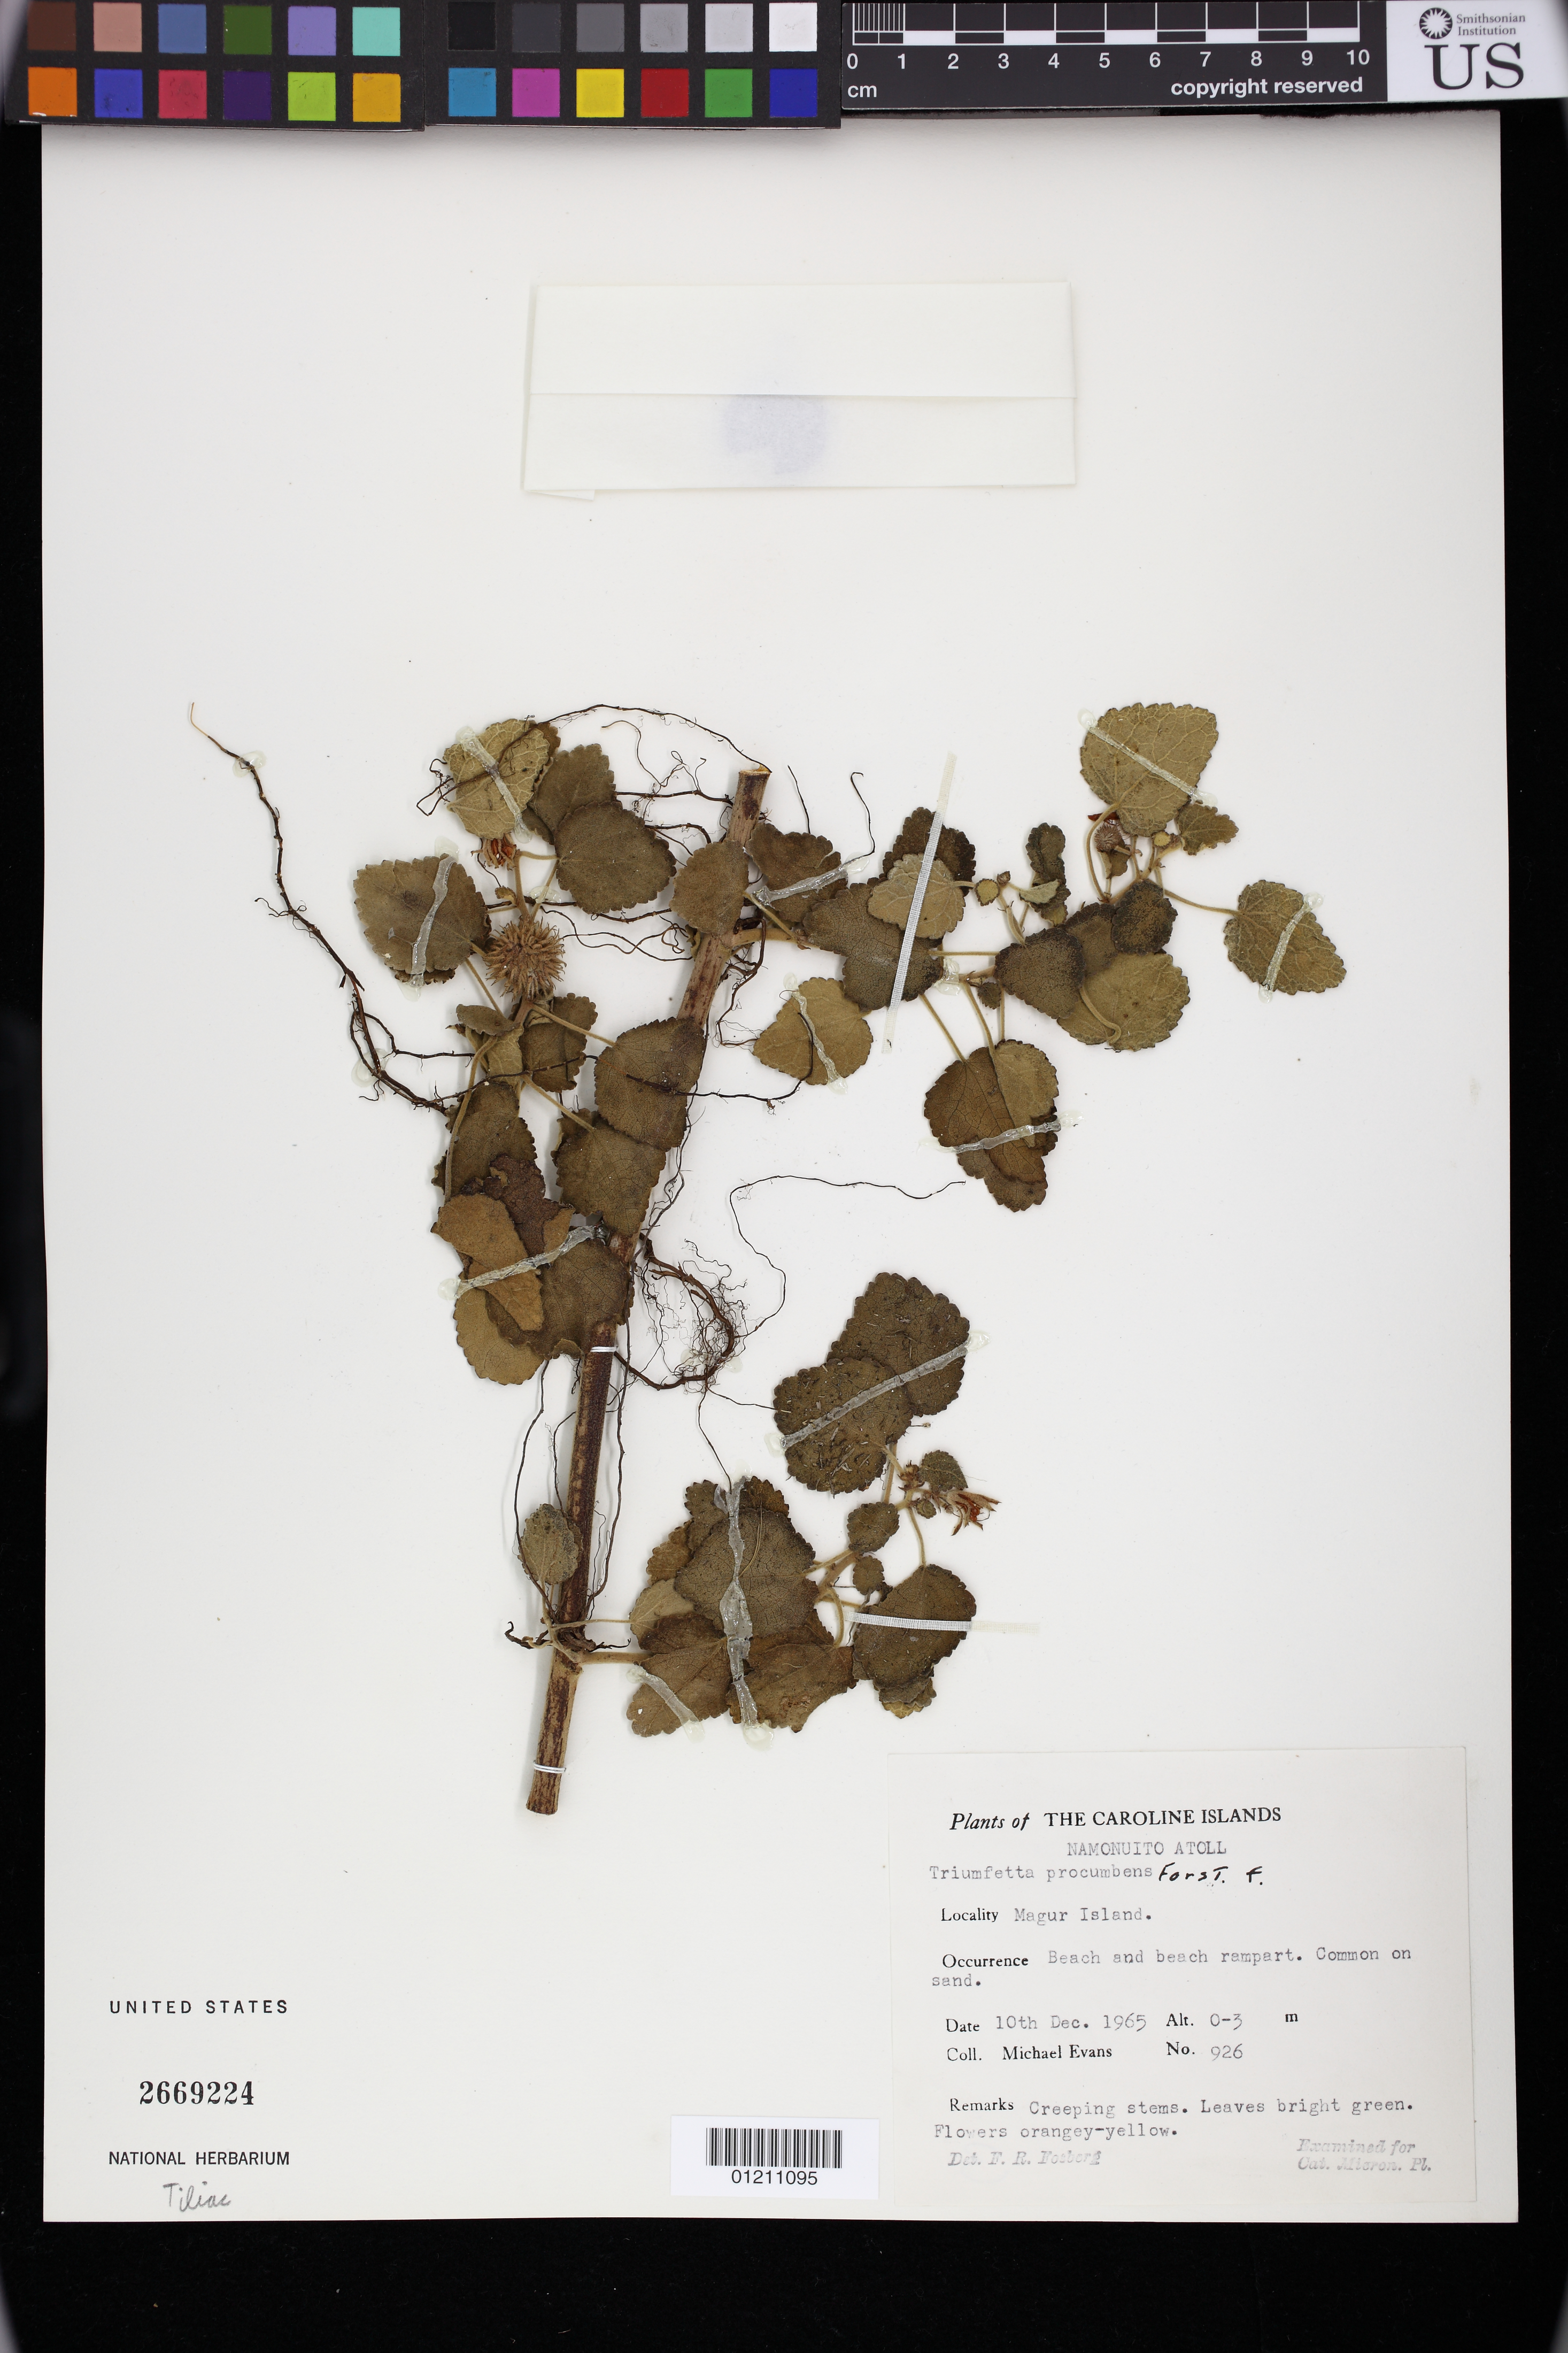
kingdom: Plantae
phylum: Tracheophyta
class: Magnoliopsida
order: Malvales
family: Malvaceae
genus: Triumfetta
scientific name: Triumfetta procumbens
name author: G. Forst.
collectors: M. Evans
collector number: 926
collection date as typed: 12 Oct 1965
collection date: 1965-10-12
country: Micronesia, Federated States of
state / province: Truk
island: Namonuito Atoll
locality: The Caroline Islands: Namonuito Atoll. Magur Island. Beach and beach rampart.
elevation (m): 0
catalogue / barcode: US 2559224